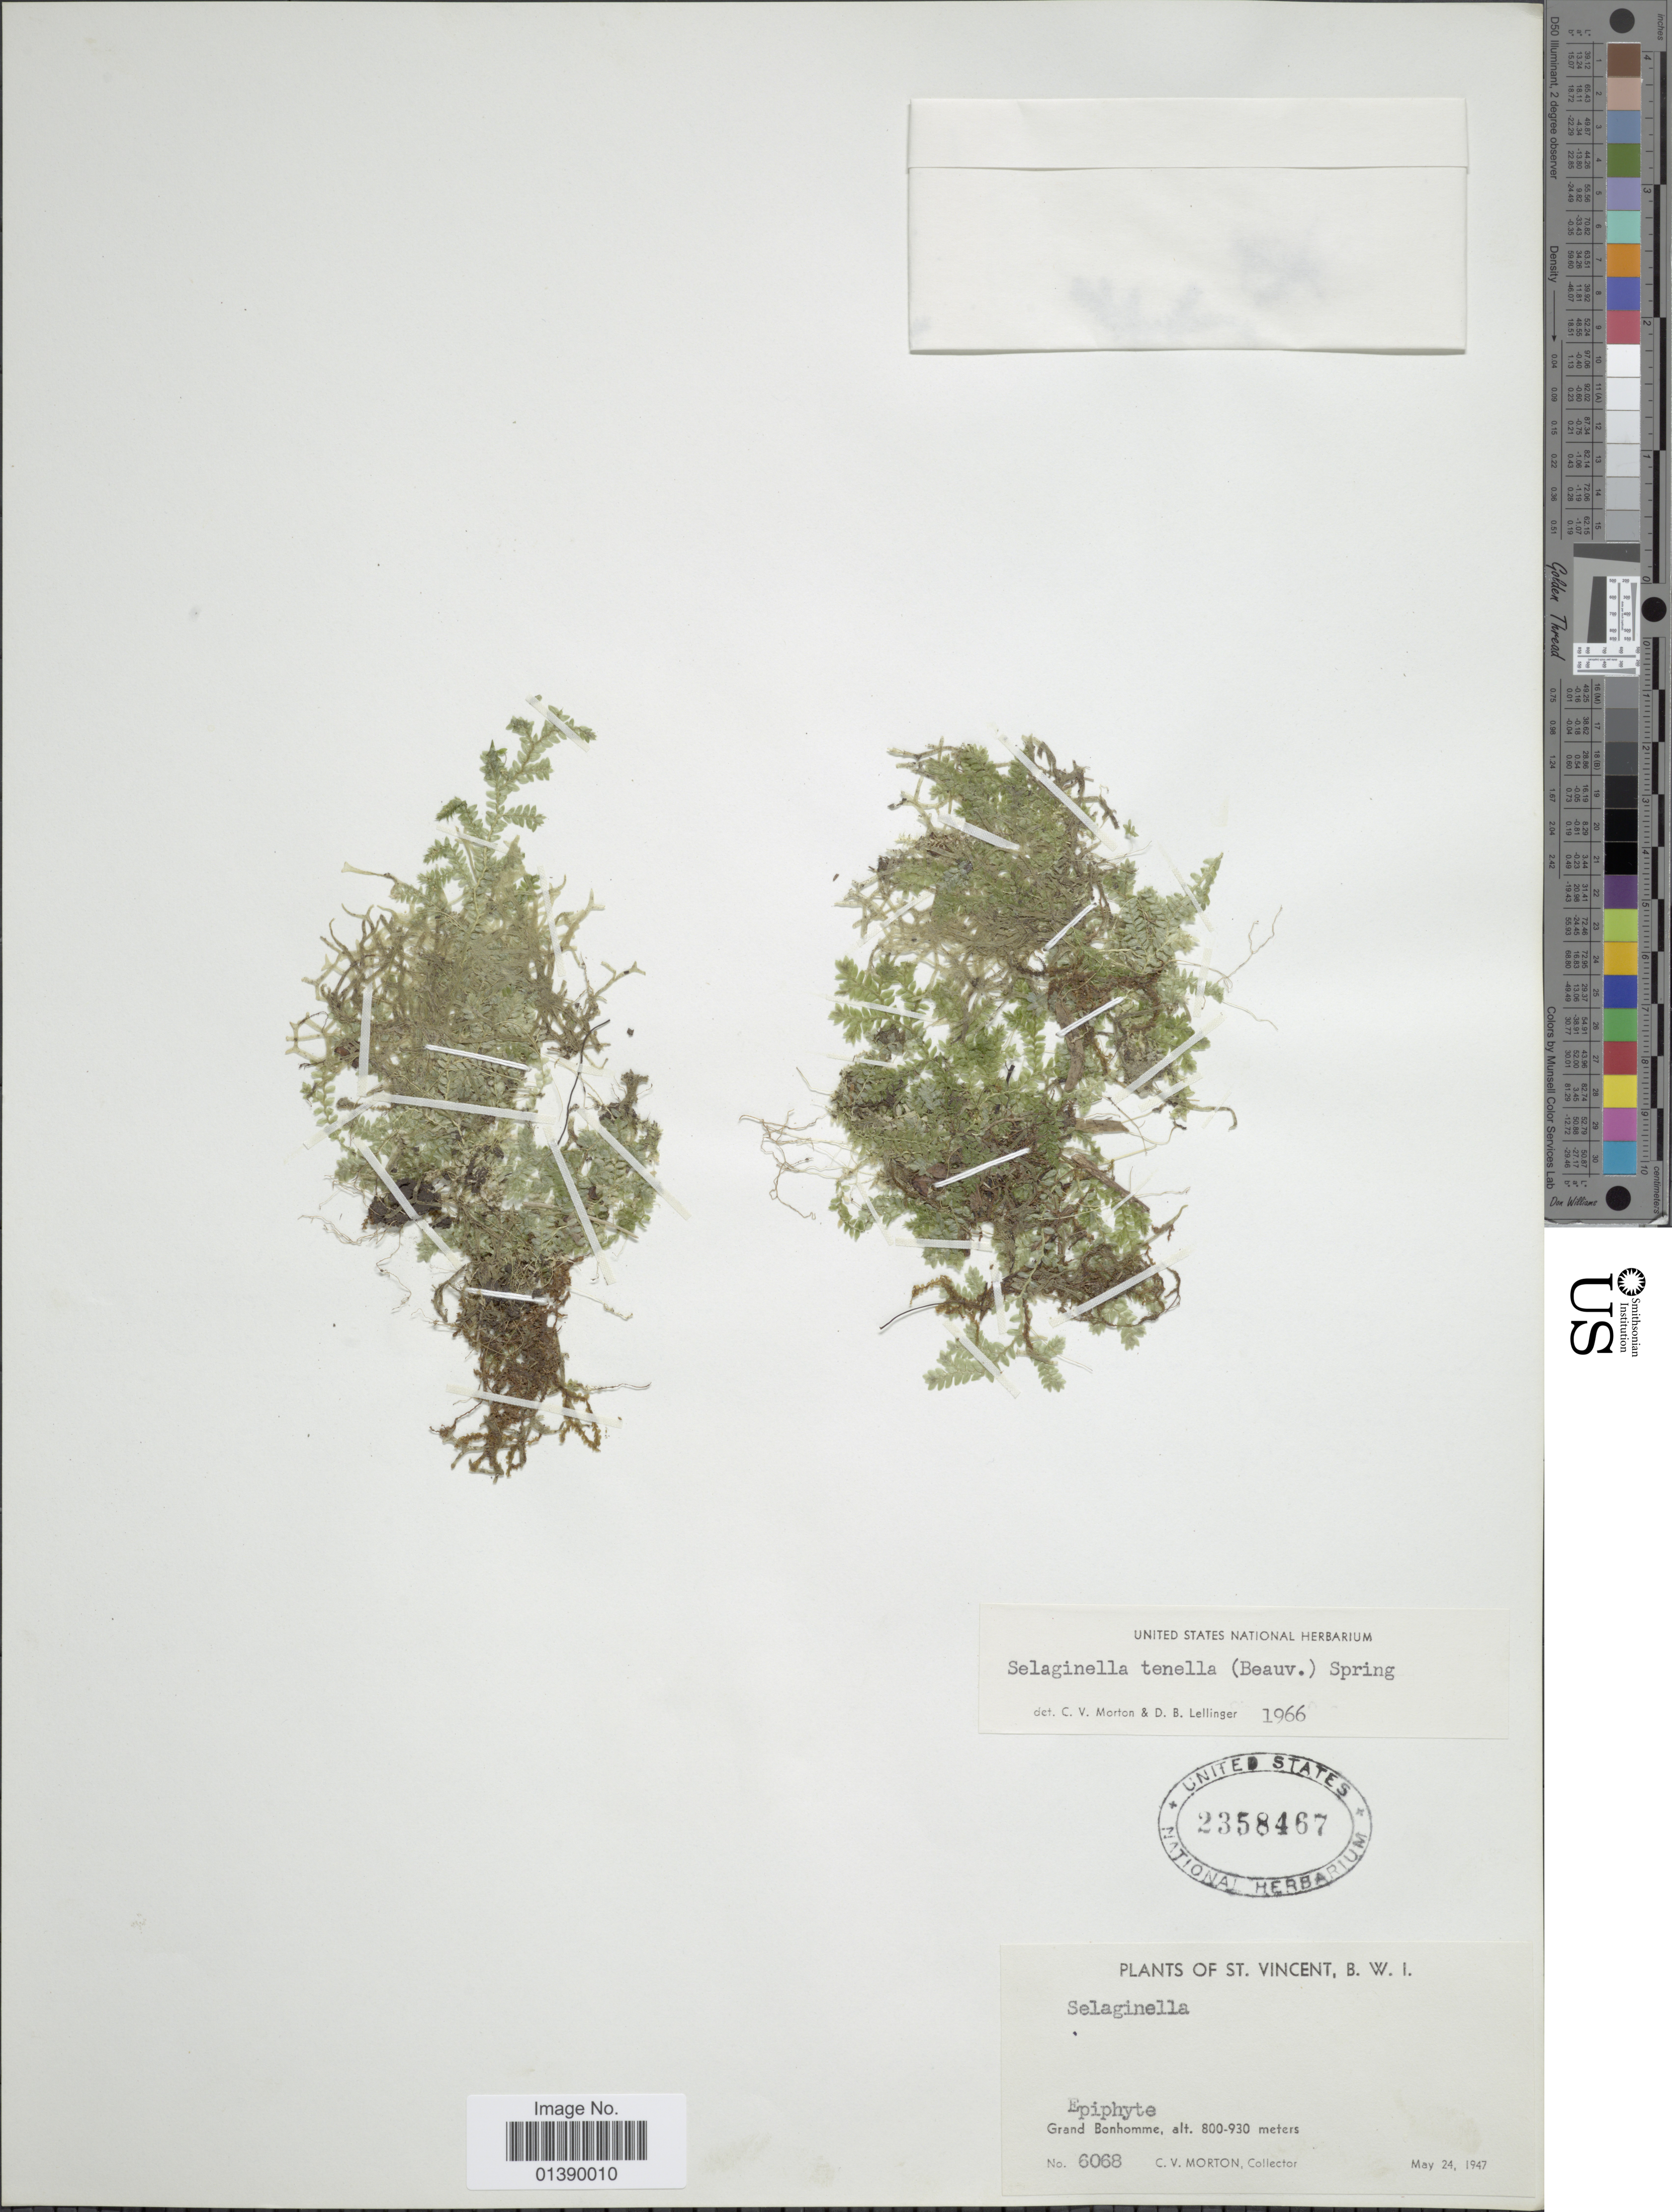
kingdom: Plantae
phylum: Tracheophyta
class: Lycopodiopsida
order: Selaginellales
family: Selaginellaceae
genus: Selaginella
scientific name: Selaginella tenella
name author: (P. Beauv.) Spring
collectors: C. V. Morton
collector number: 6068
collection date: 1947-05-24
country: St. Vincent - Grenadines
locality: St Vincent, B.W.I., Grand Bonhomme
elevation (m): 800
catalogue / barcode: US 2358467